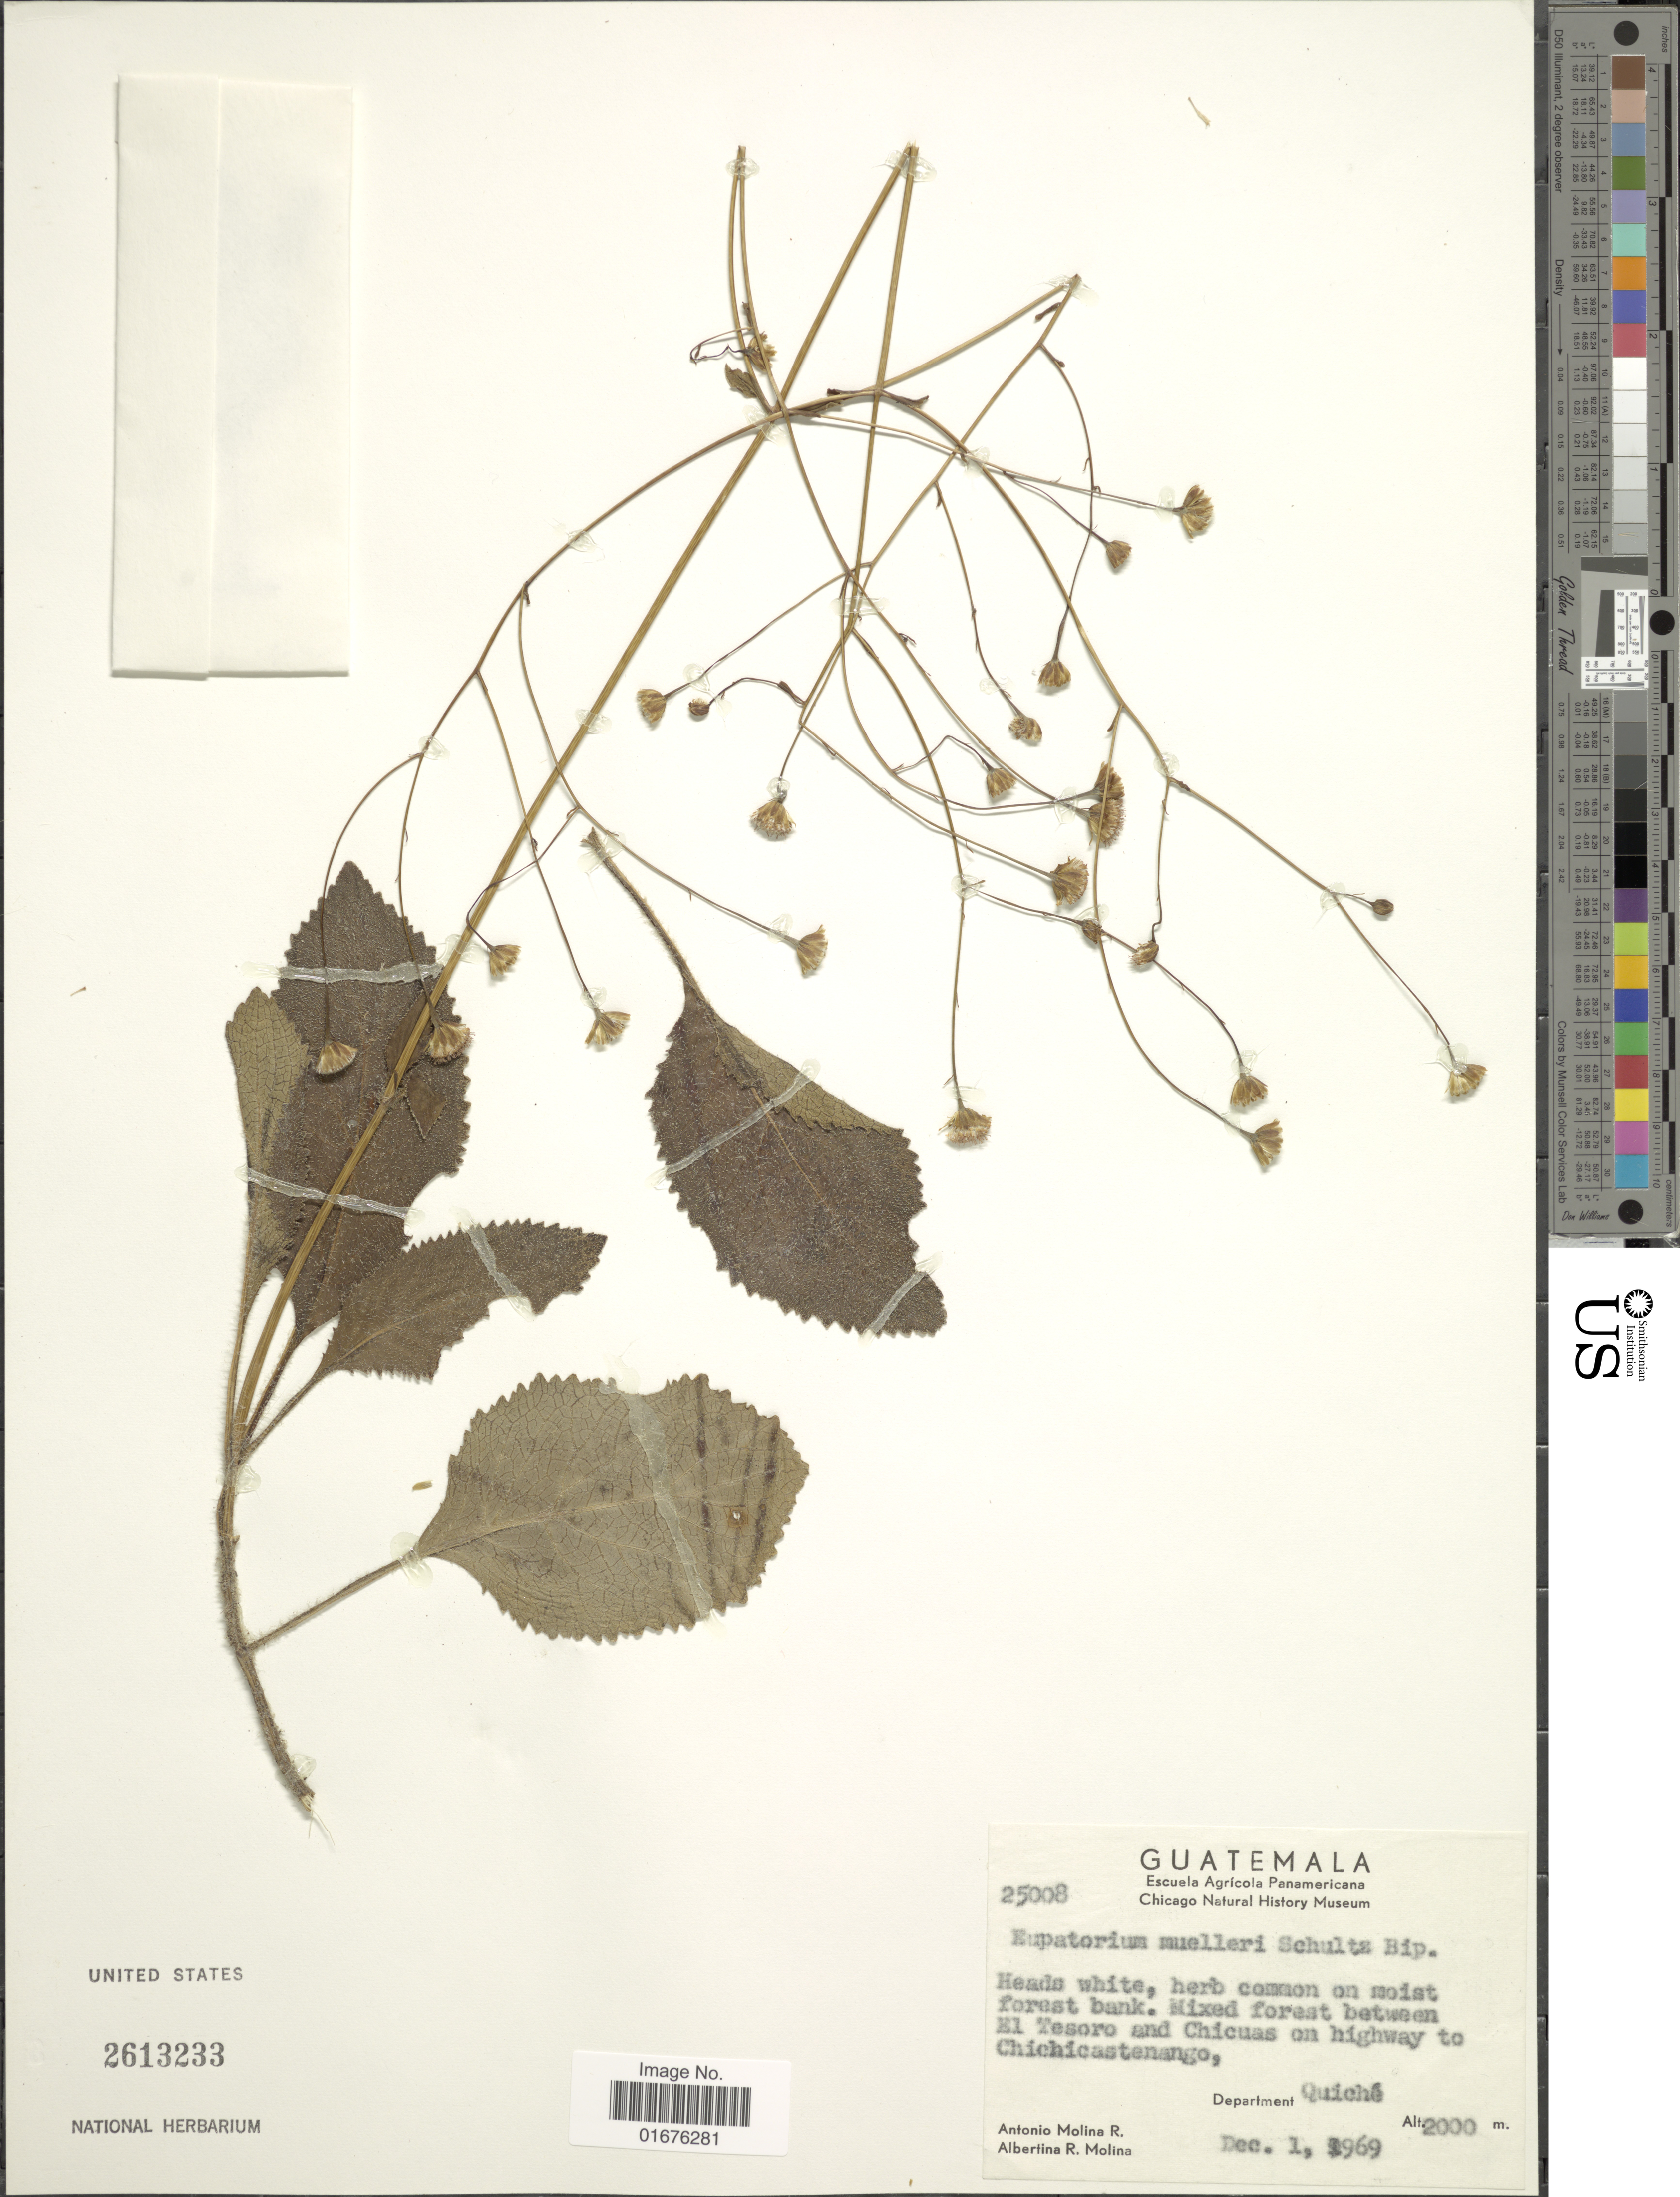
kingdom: Plantae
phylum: Tracheophyta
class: Magnoliopsida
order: Asterales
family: Asteraceae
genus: Ageratina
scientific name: Ageratina muelleri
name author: (Sch. Bip. ex Klatt) R.M. King & H. Rob.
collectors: A. Molina R. & A. R. Molina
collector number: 25008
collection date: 1969-12-01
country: Guatemala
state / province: El Quiché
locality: Herb common on moist forest bank, mixed forest between El Tesoro and Chicuas on highway to Chichicastenango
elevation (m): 2000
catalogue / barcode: US 2613233